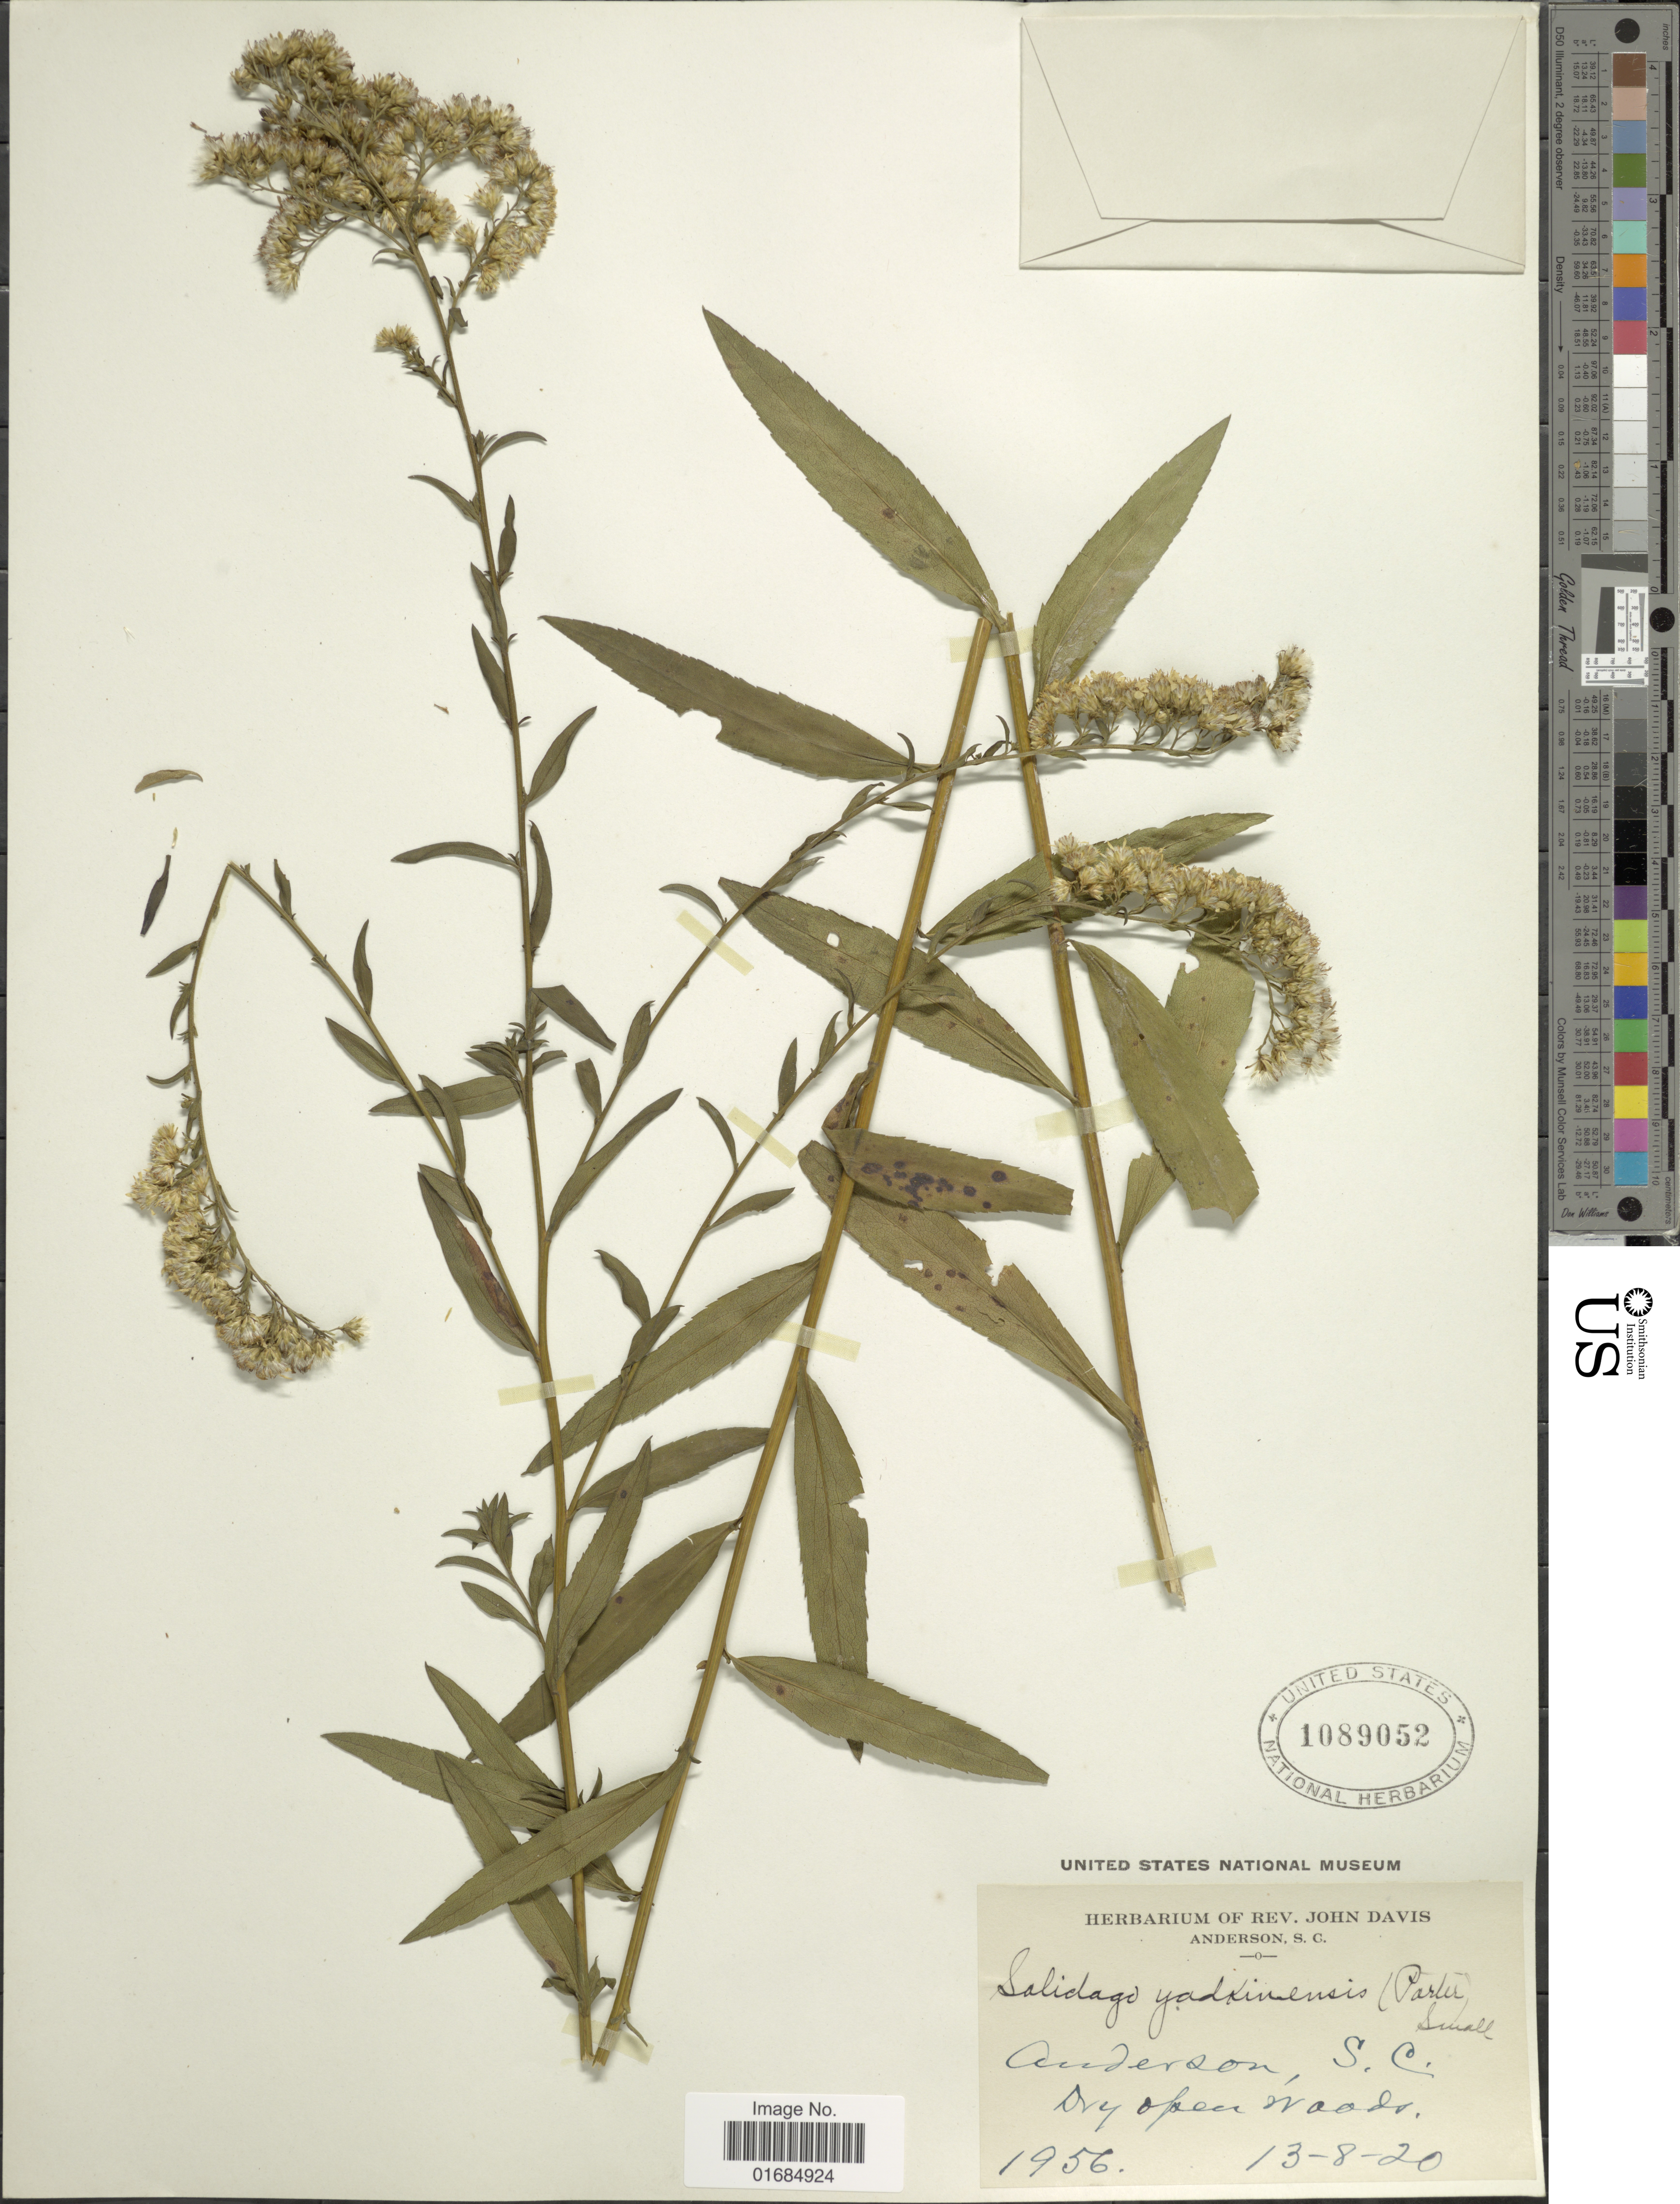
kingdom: Plantae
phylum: Tracheophyta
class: Magnoliopsida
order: Asterales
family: Asteraceae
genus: Solidago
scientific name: Solidago boottii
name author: Hook.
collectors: ex herb. Rev. John Davis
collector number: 1956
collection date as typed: Transcribed d/m/y: 13/8/20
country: United States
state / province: South Carolina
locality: Anderson, Dry open Woods.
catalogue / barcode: US 1089052